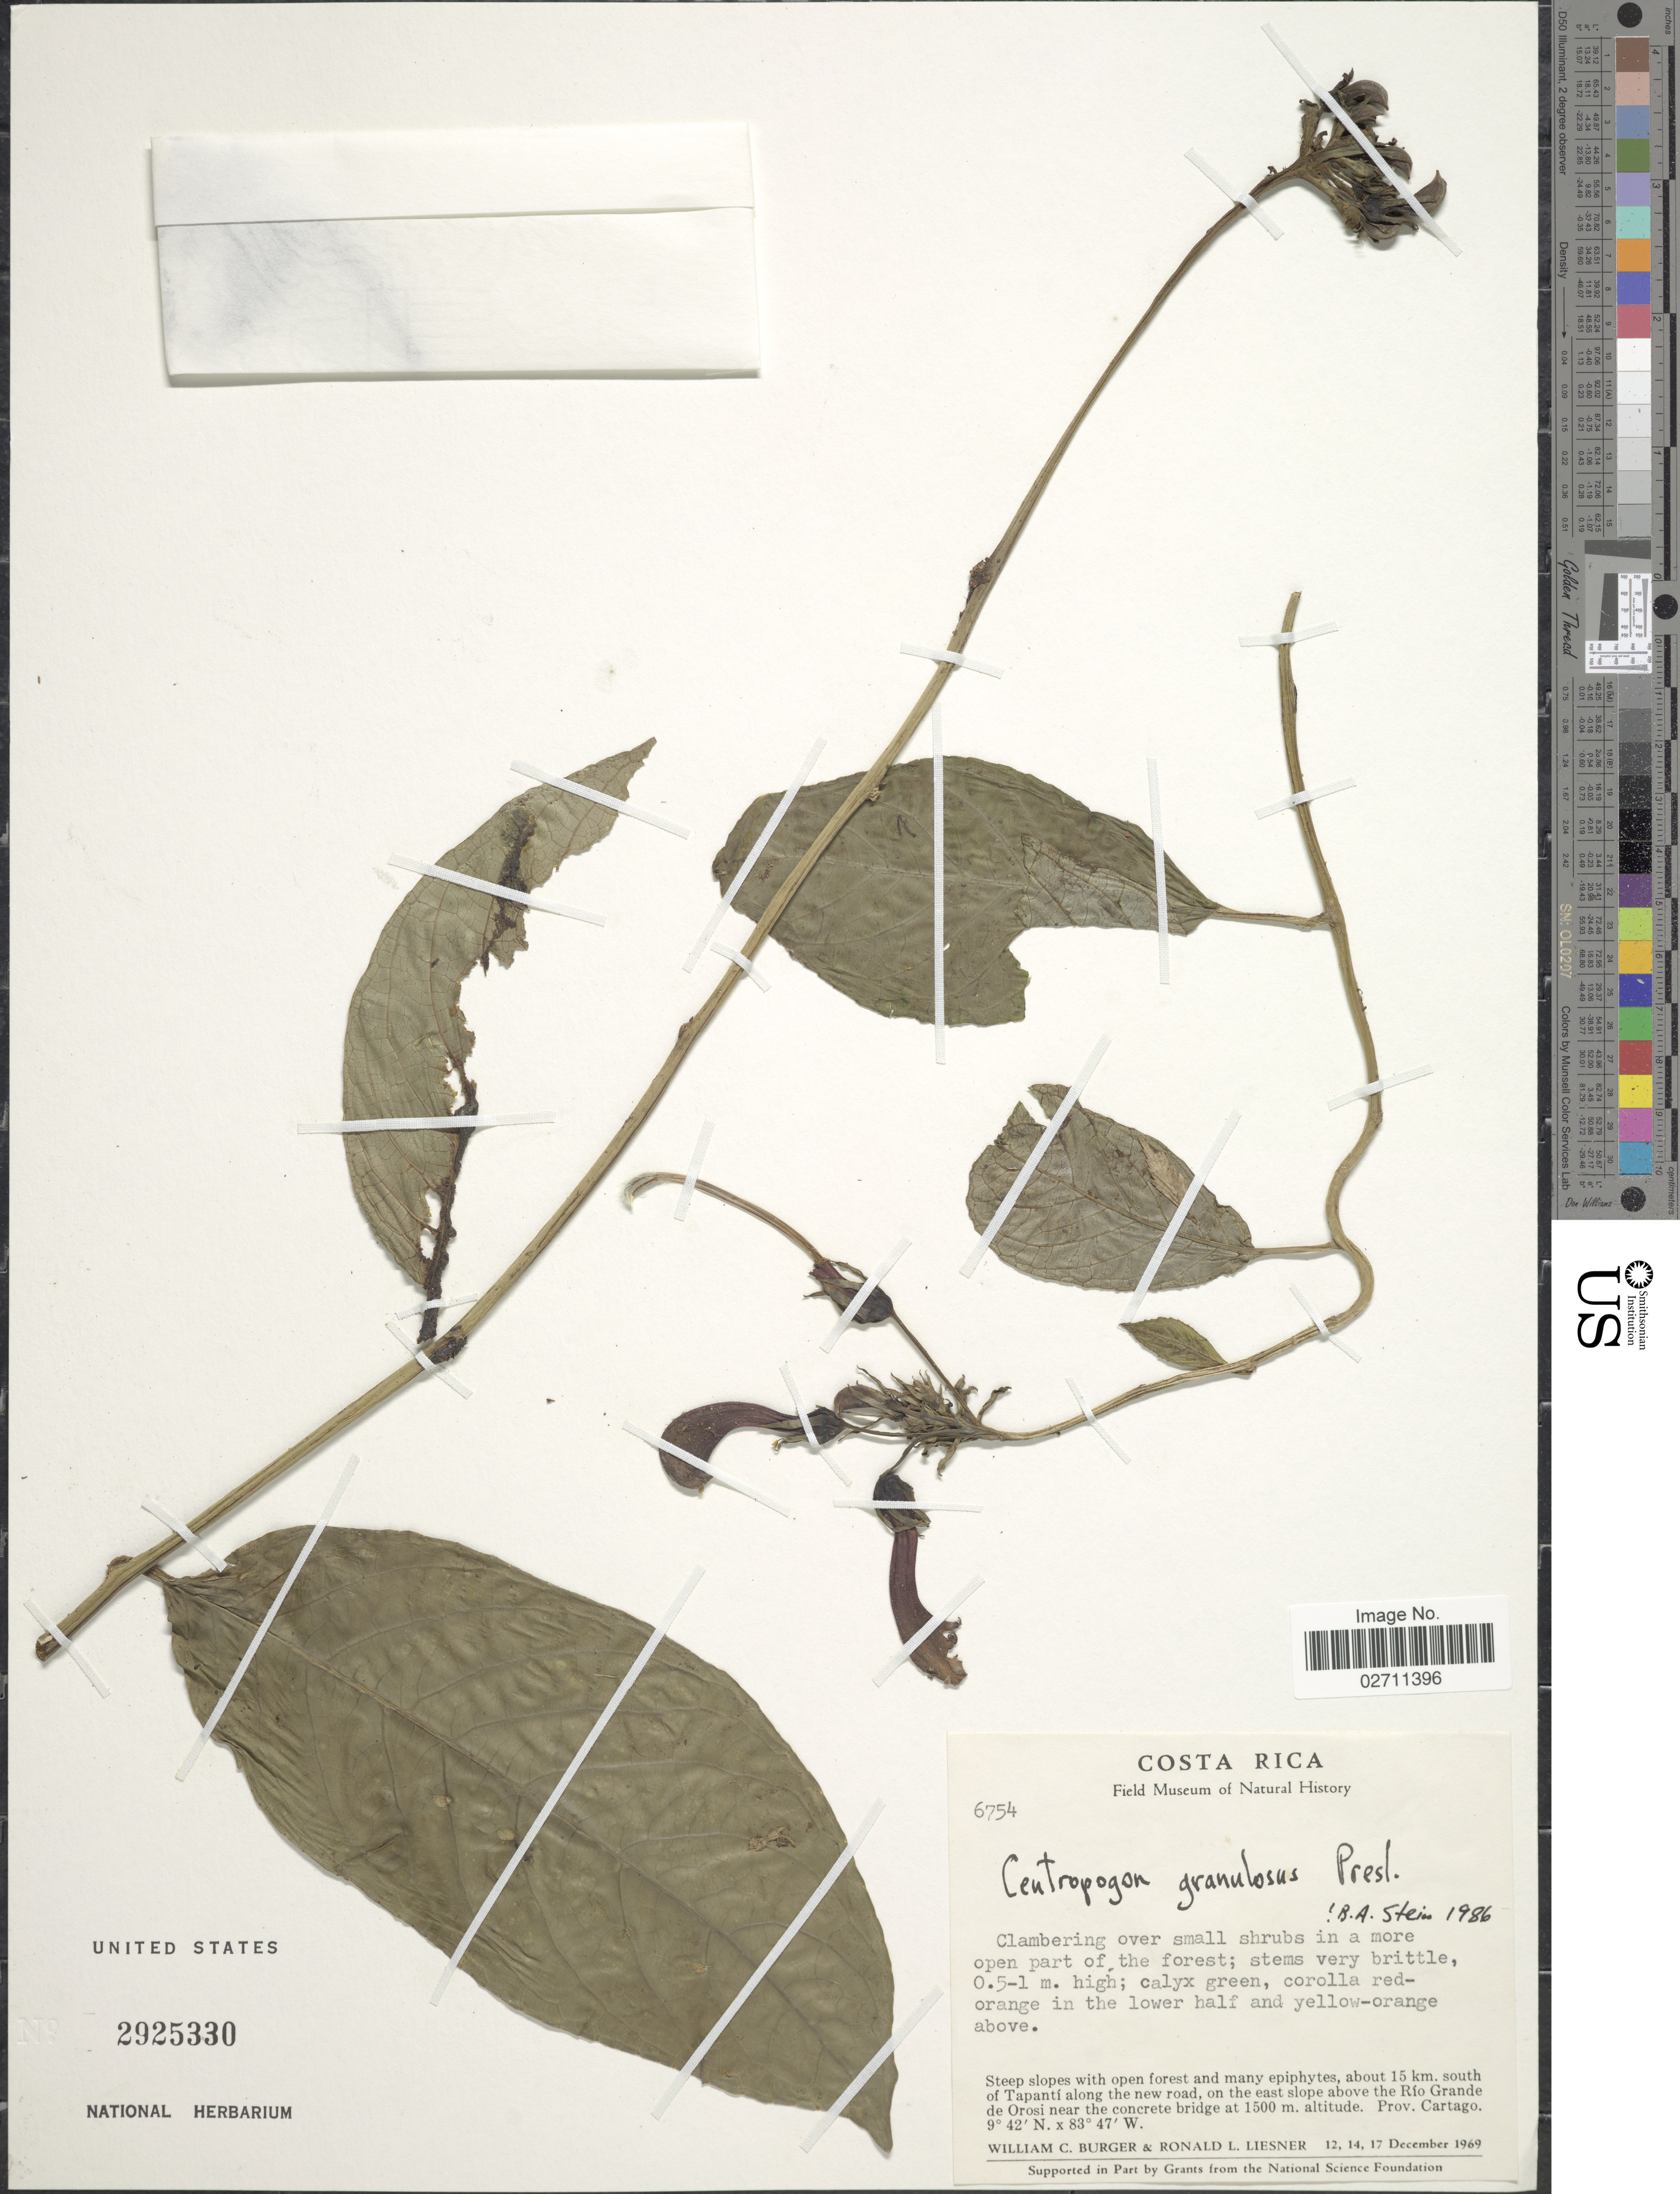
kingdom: Plantae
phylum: Tracheophyta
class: Magnoliopsida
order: Asterales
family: Campanulaceae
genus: Centropogon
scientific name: Centropogon granulosus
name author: C. Presl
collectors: W. Burger & R. L. Liesner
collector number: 6754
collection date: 1969-12-12/1969-12-17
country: Costa Rica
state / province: Cartago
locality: Steep slopes with open forest, about 15 km. south of Tapanti along the new road, on the east slope above the Rio Grande de Orosi near the concrete bridge.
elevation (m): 1500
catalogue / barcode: US 2925330